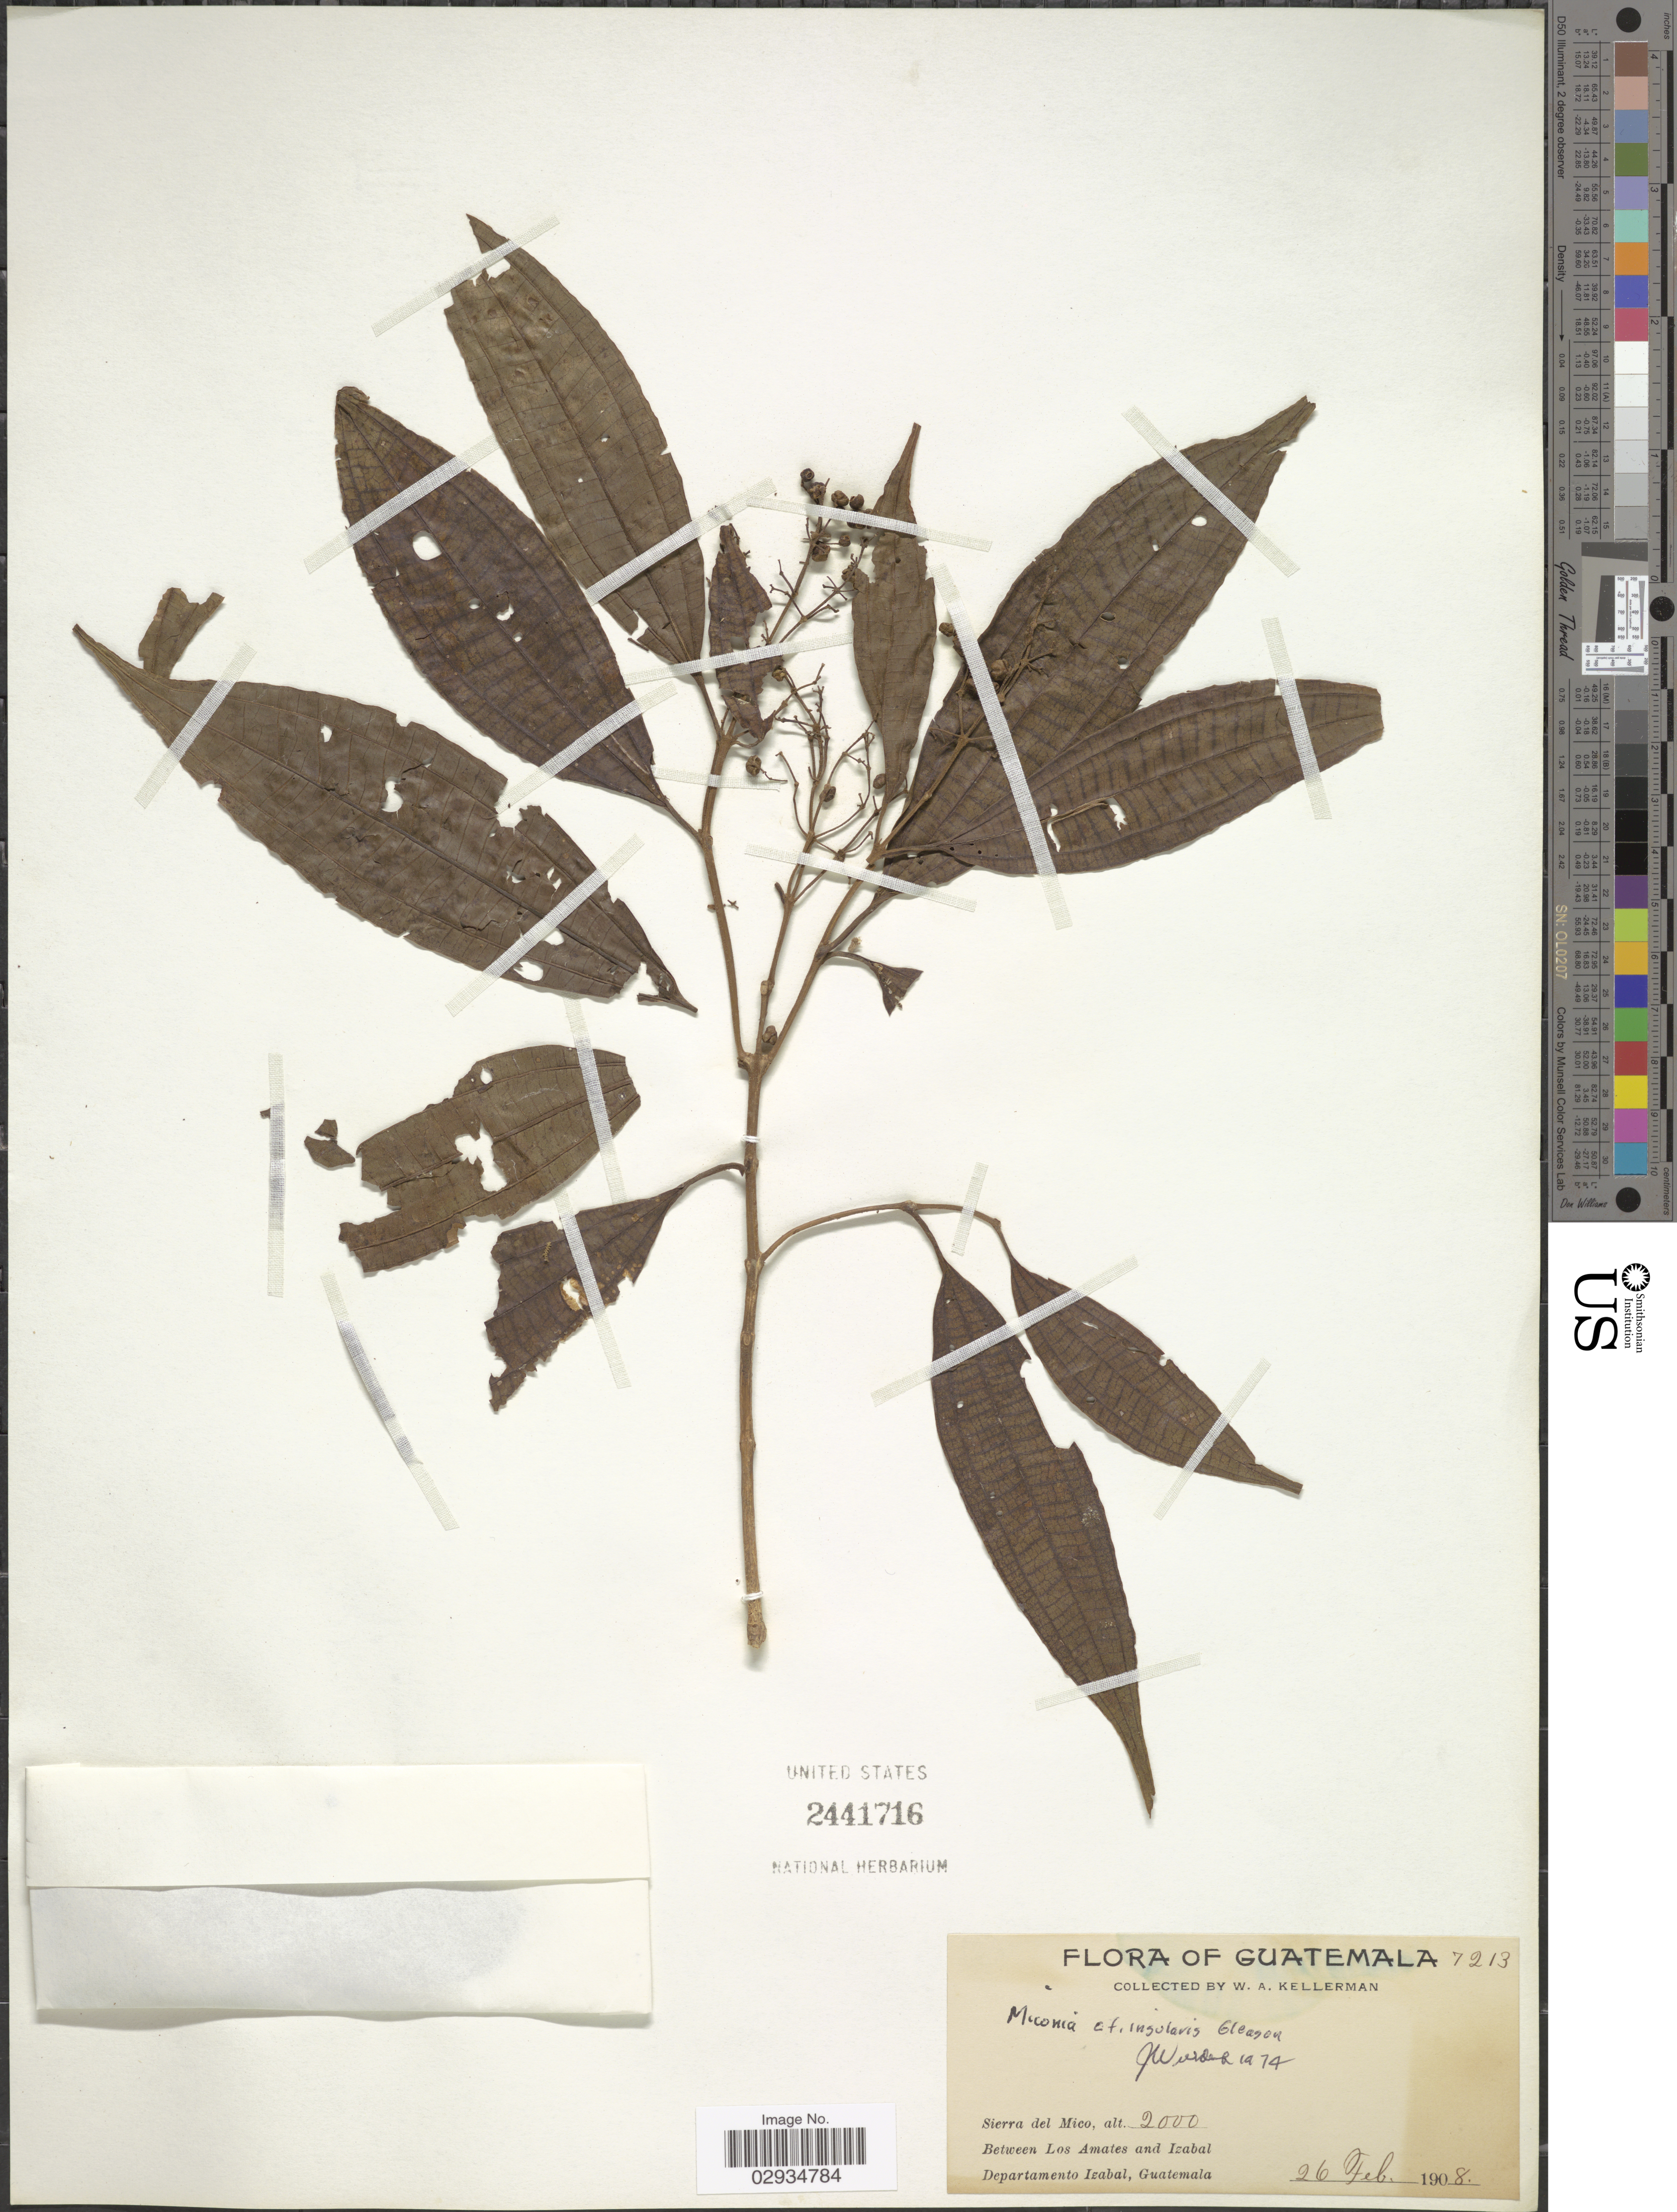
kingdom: Plantae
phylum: Tracheophyta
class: Magnoliopsida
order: Myrtales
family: Melastomataceae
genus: Miconia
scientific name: Miconia insularis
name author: Gleason in I.M. Johnst.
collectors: W. Kellerman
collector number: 7213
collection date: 1908-02-26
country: Guatemala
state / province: Izabal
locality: Sierra del Mico. Between Los Amates and Izabal. Departamento Izabal.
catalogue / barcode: US 2441716